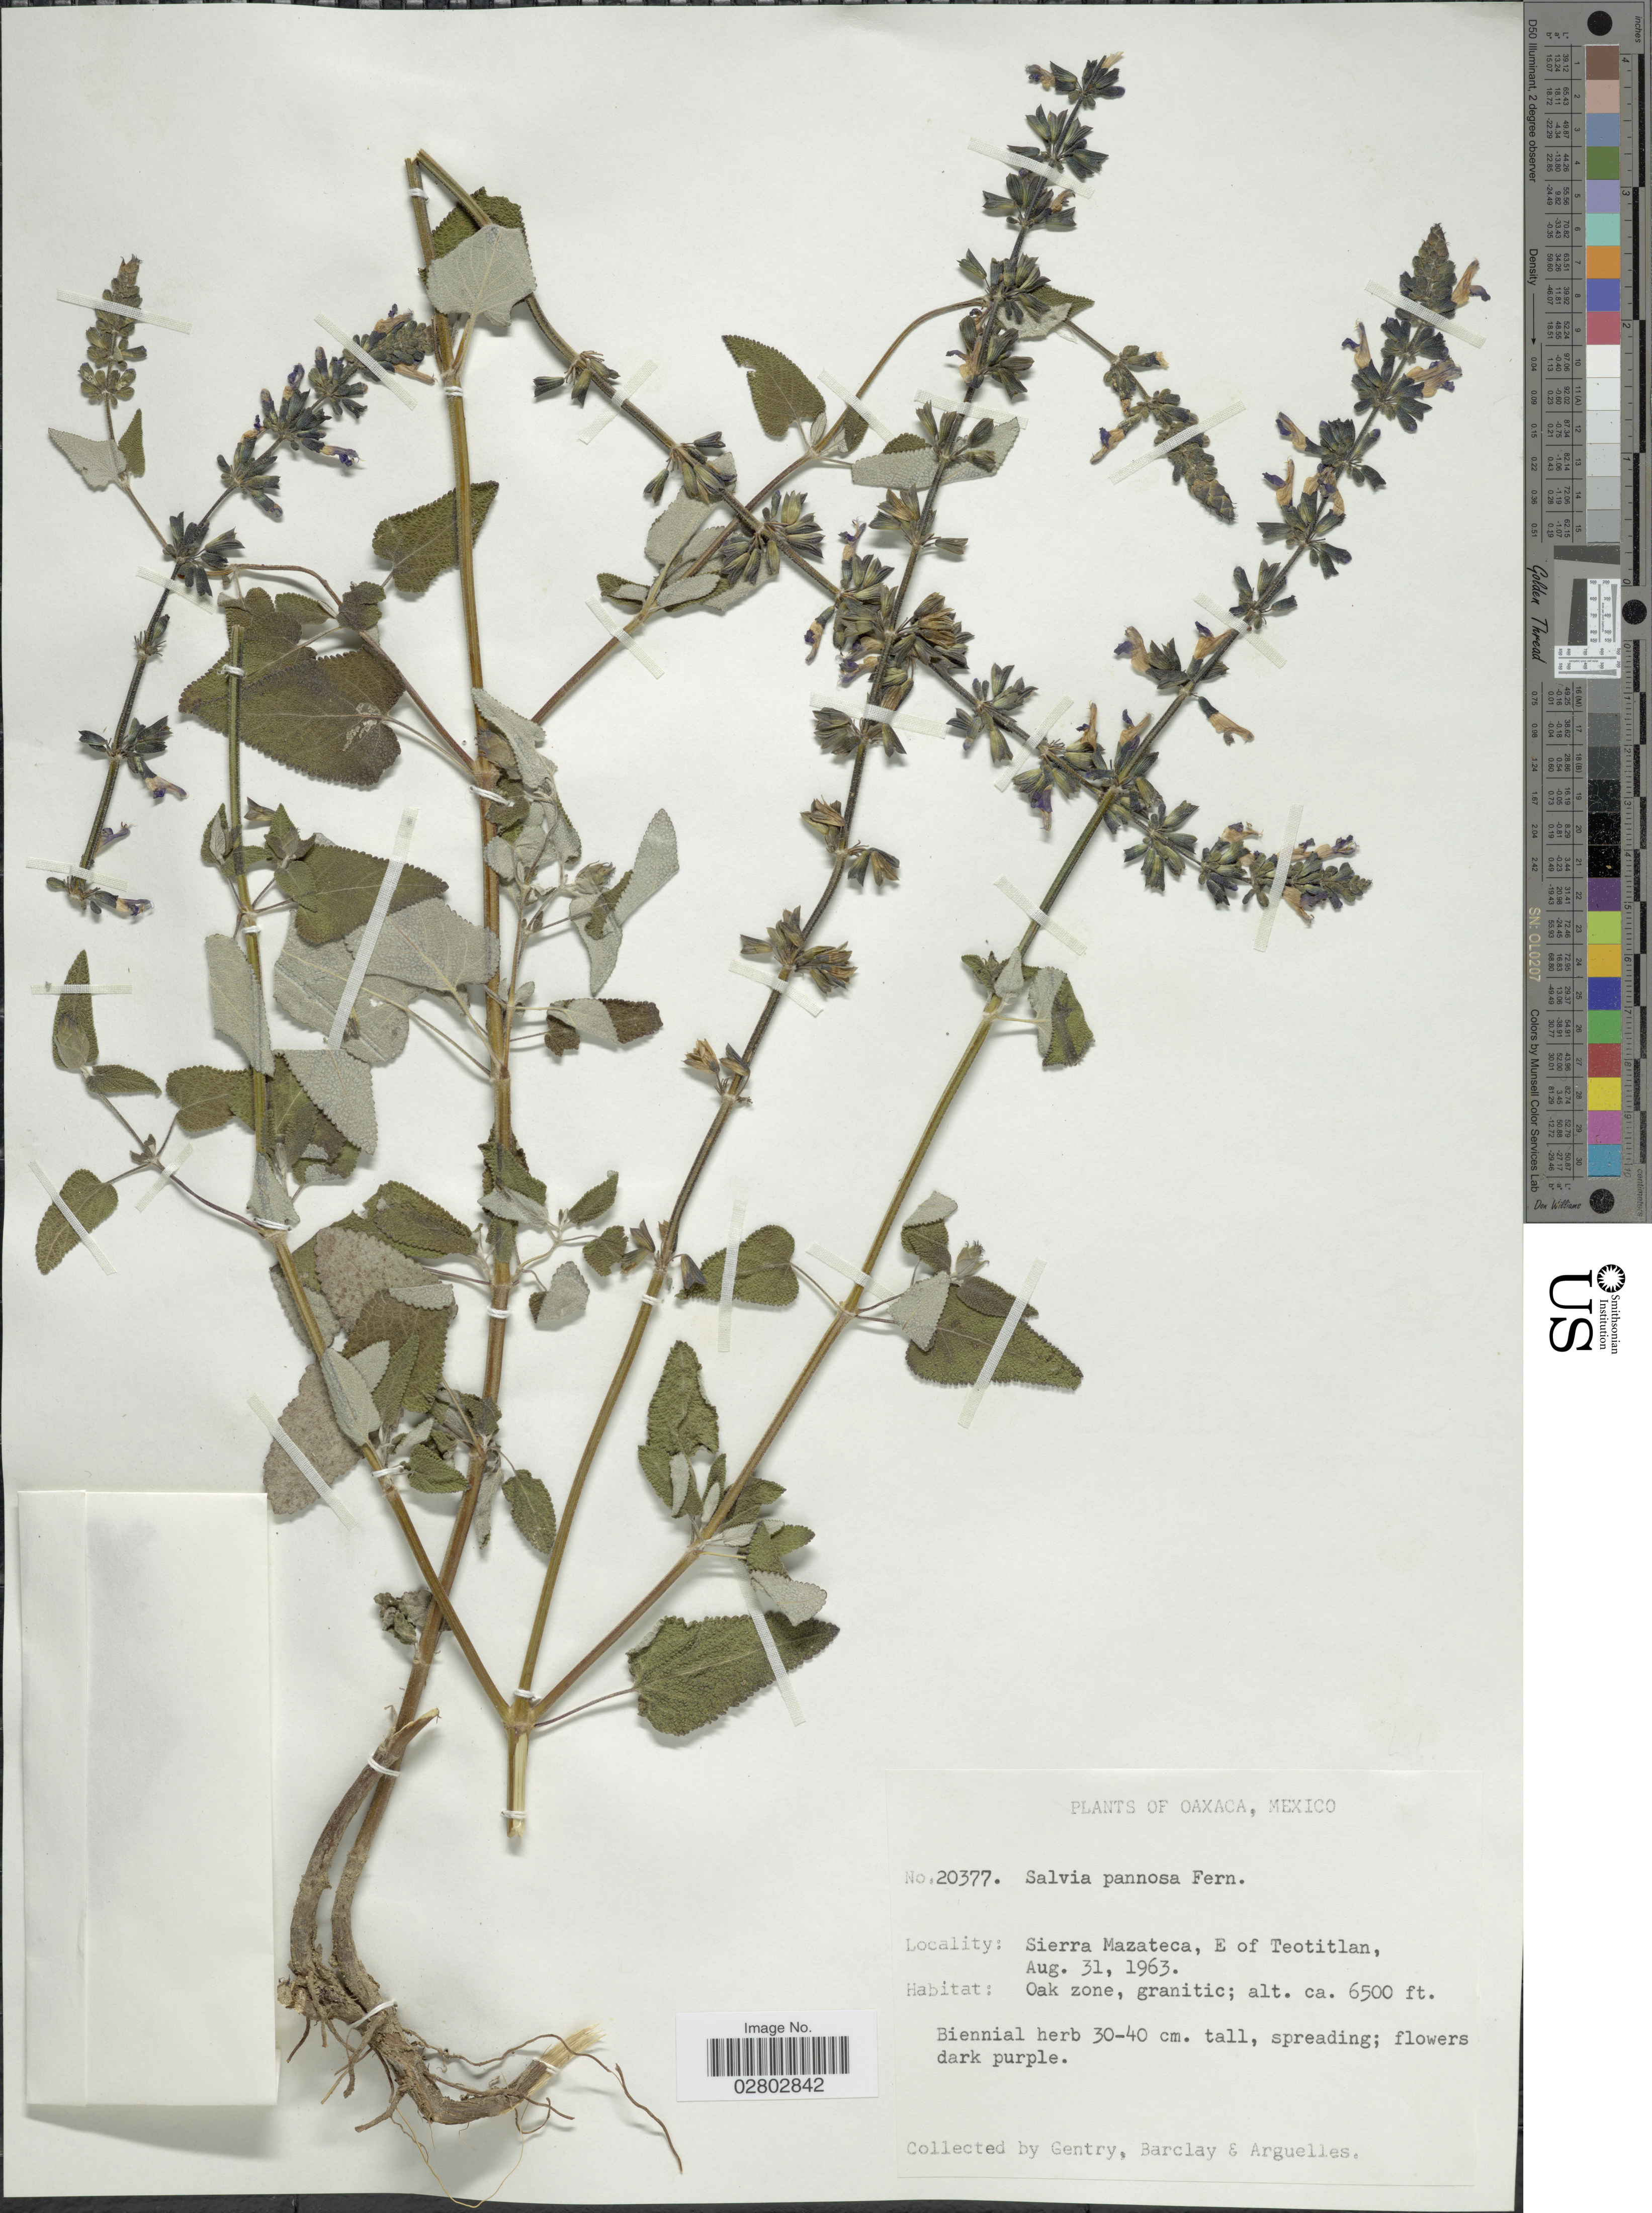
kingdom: Plantae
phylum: Tracheophyta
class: Magnoliopsida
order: Lamiales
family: Lamiaceae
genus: Salvia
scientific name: Salvia pannosa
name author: Fernald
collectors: Gentry, --, -- Barclay & Arguelles, --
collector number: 20377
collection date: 1963-08-31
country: Mexico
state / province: Oaxaca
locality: Sierra Mazateca, E of Teotitlan.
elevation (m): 1981